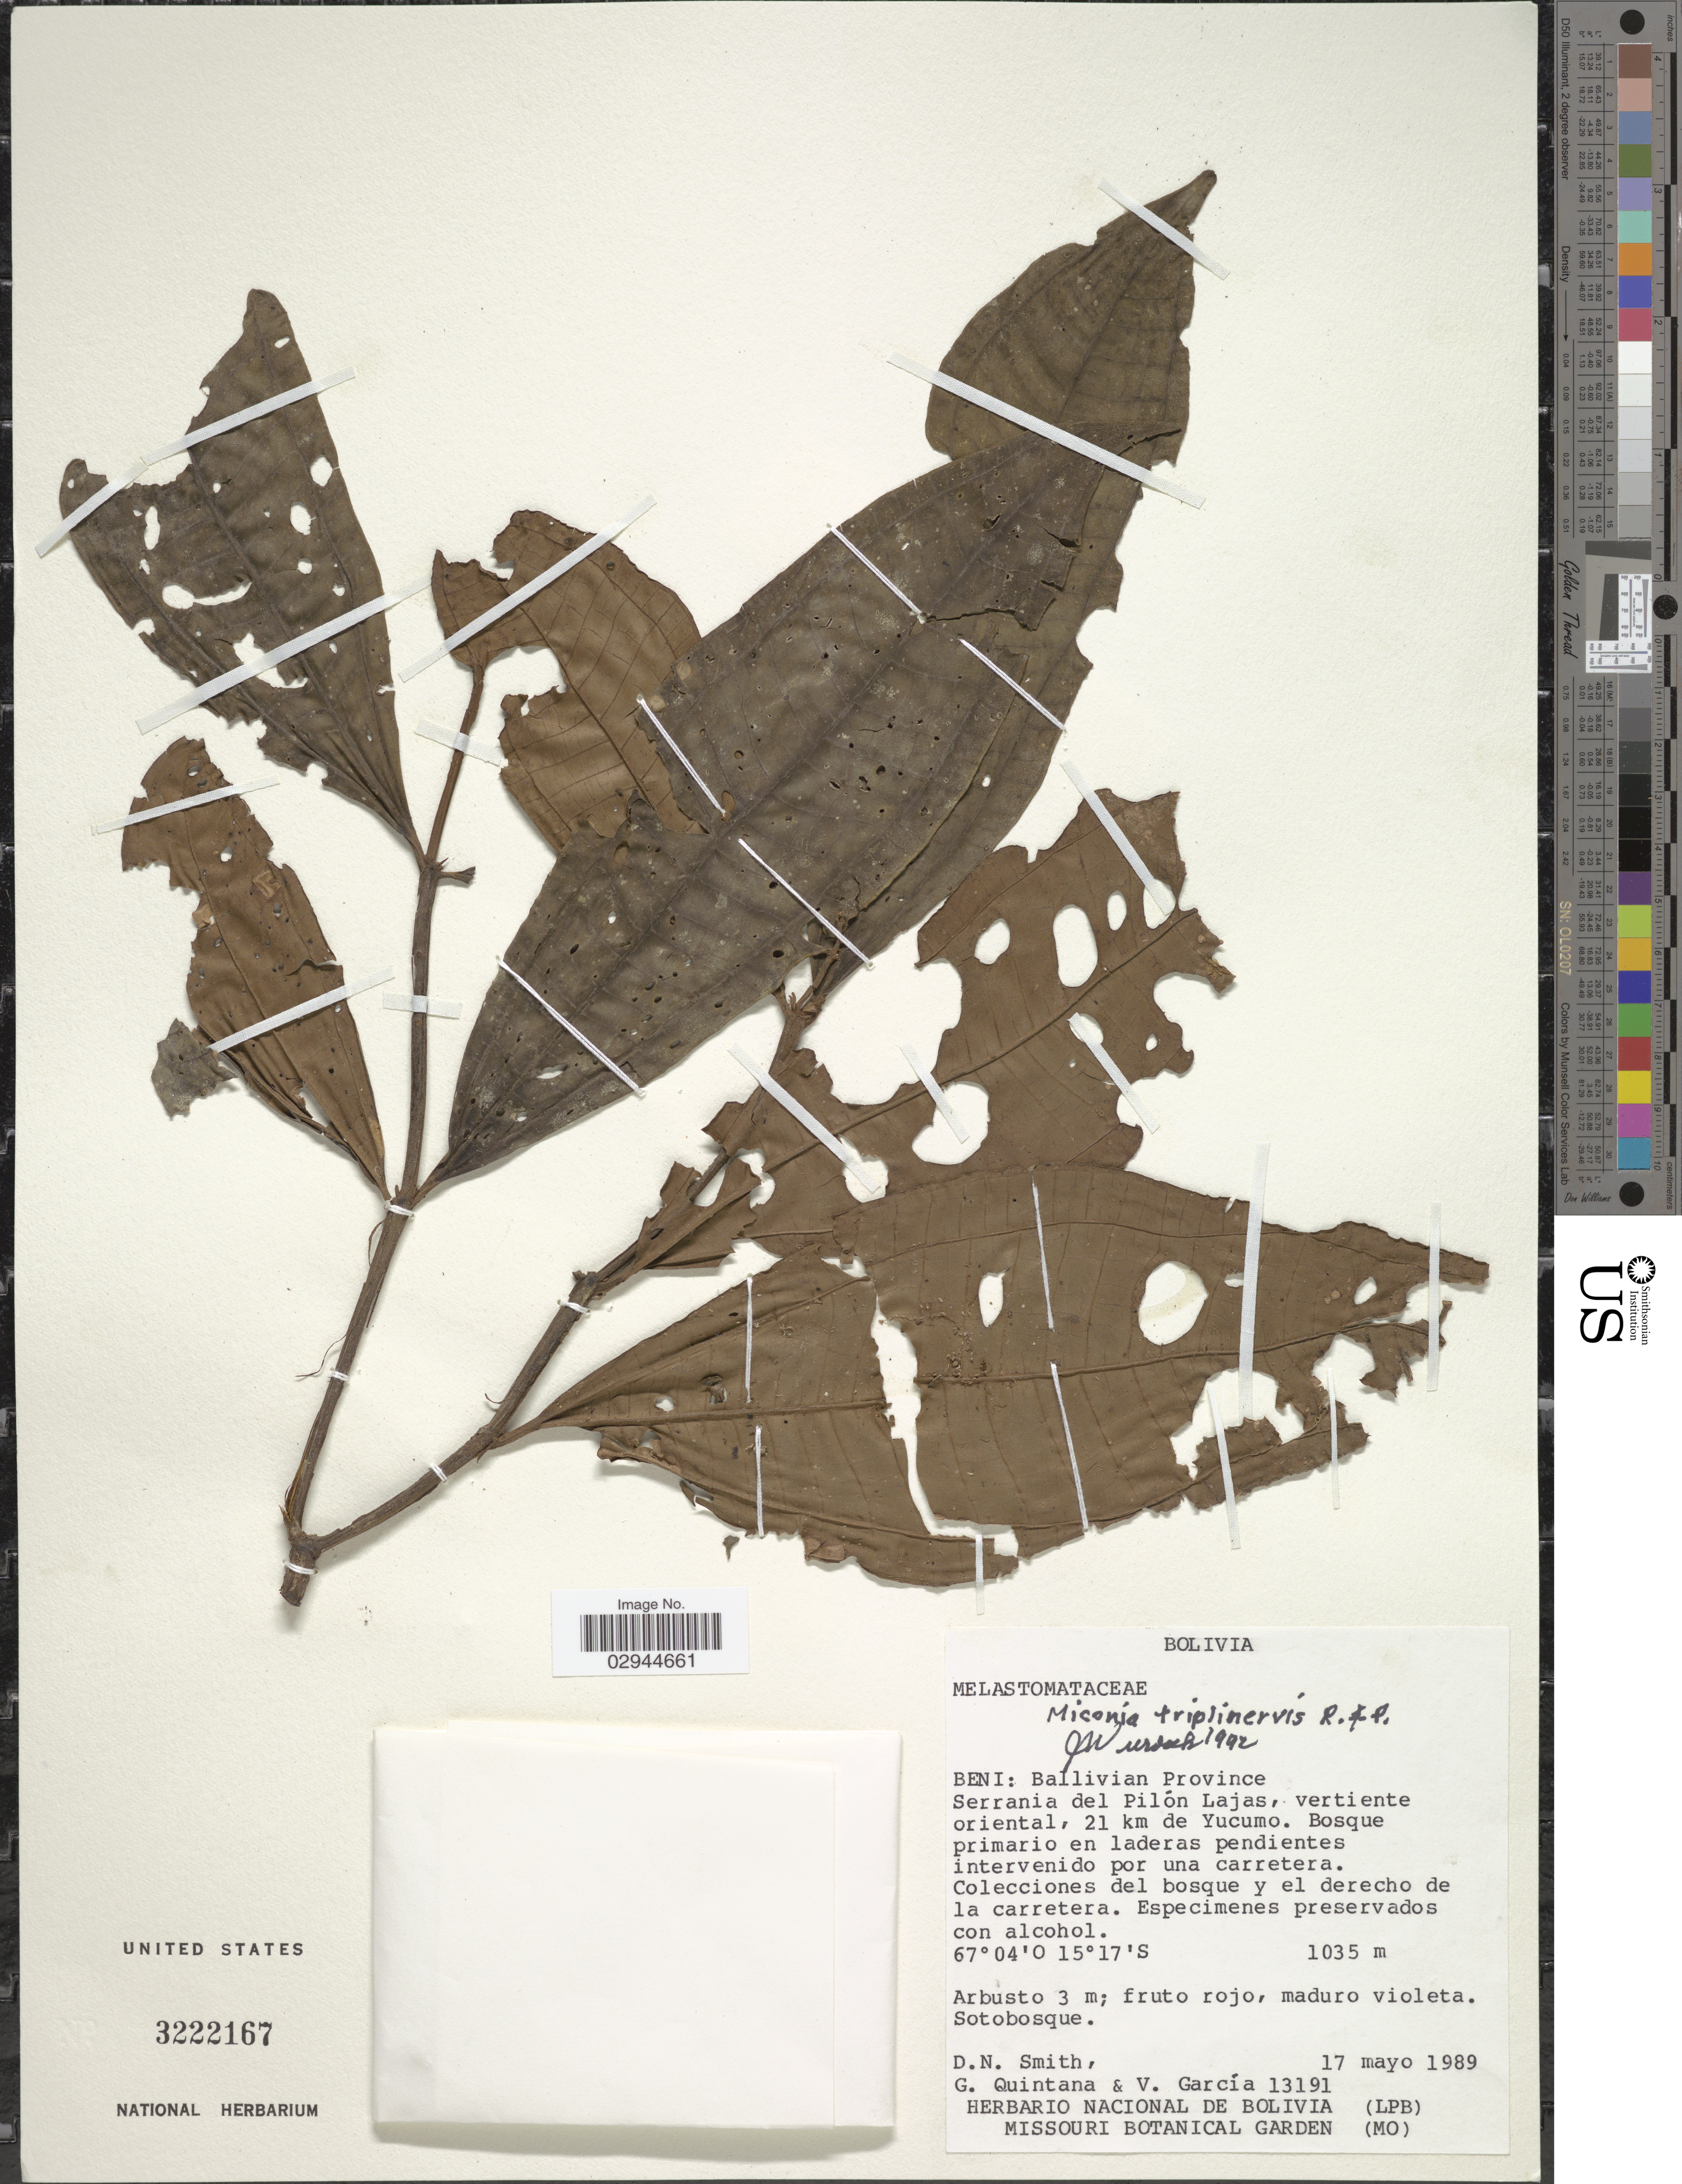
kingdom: Plantae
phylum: Tracheophyta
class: Magnoliopsida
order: Myrtales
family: Melastomataceae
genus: Miconia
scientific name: Miconia triplinervis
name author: Ruiz & Pav.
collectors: D. Smith, G. Quintana & V. Garcia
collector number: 13191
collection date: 1989-05-17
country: Bolivia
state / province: Beni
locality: Ballivian Province, Serrania del Pilón Lajas, vertiente oriental, 21 km de Yucumo.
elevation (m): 1035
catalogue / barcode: US 3222167